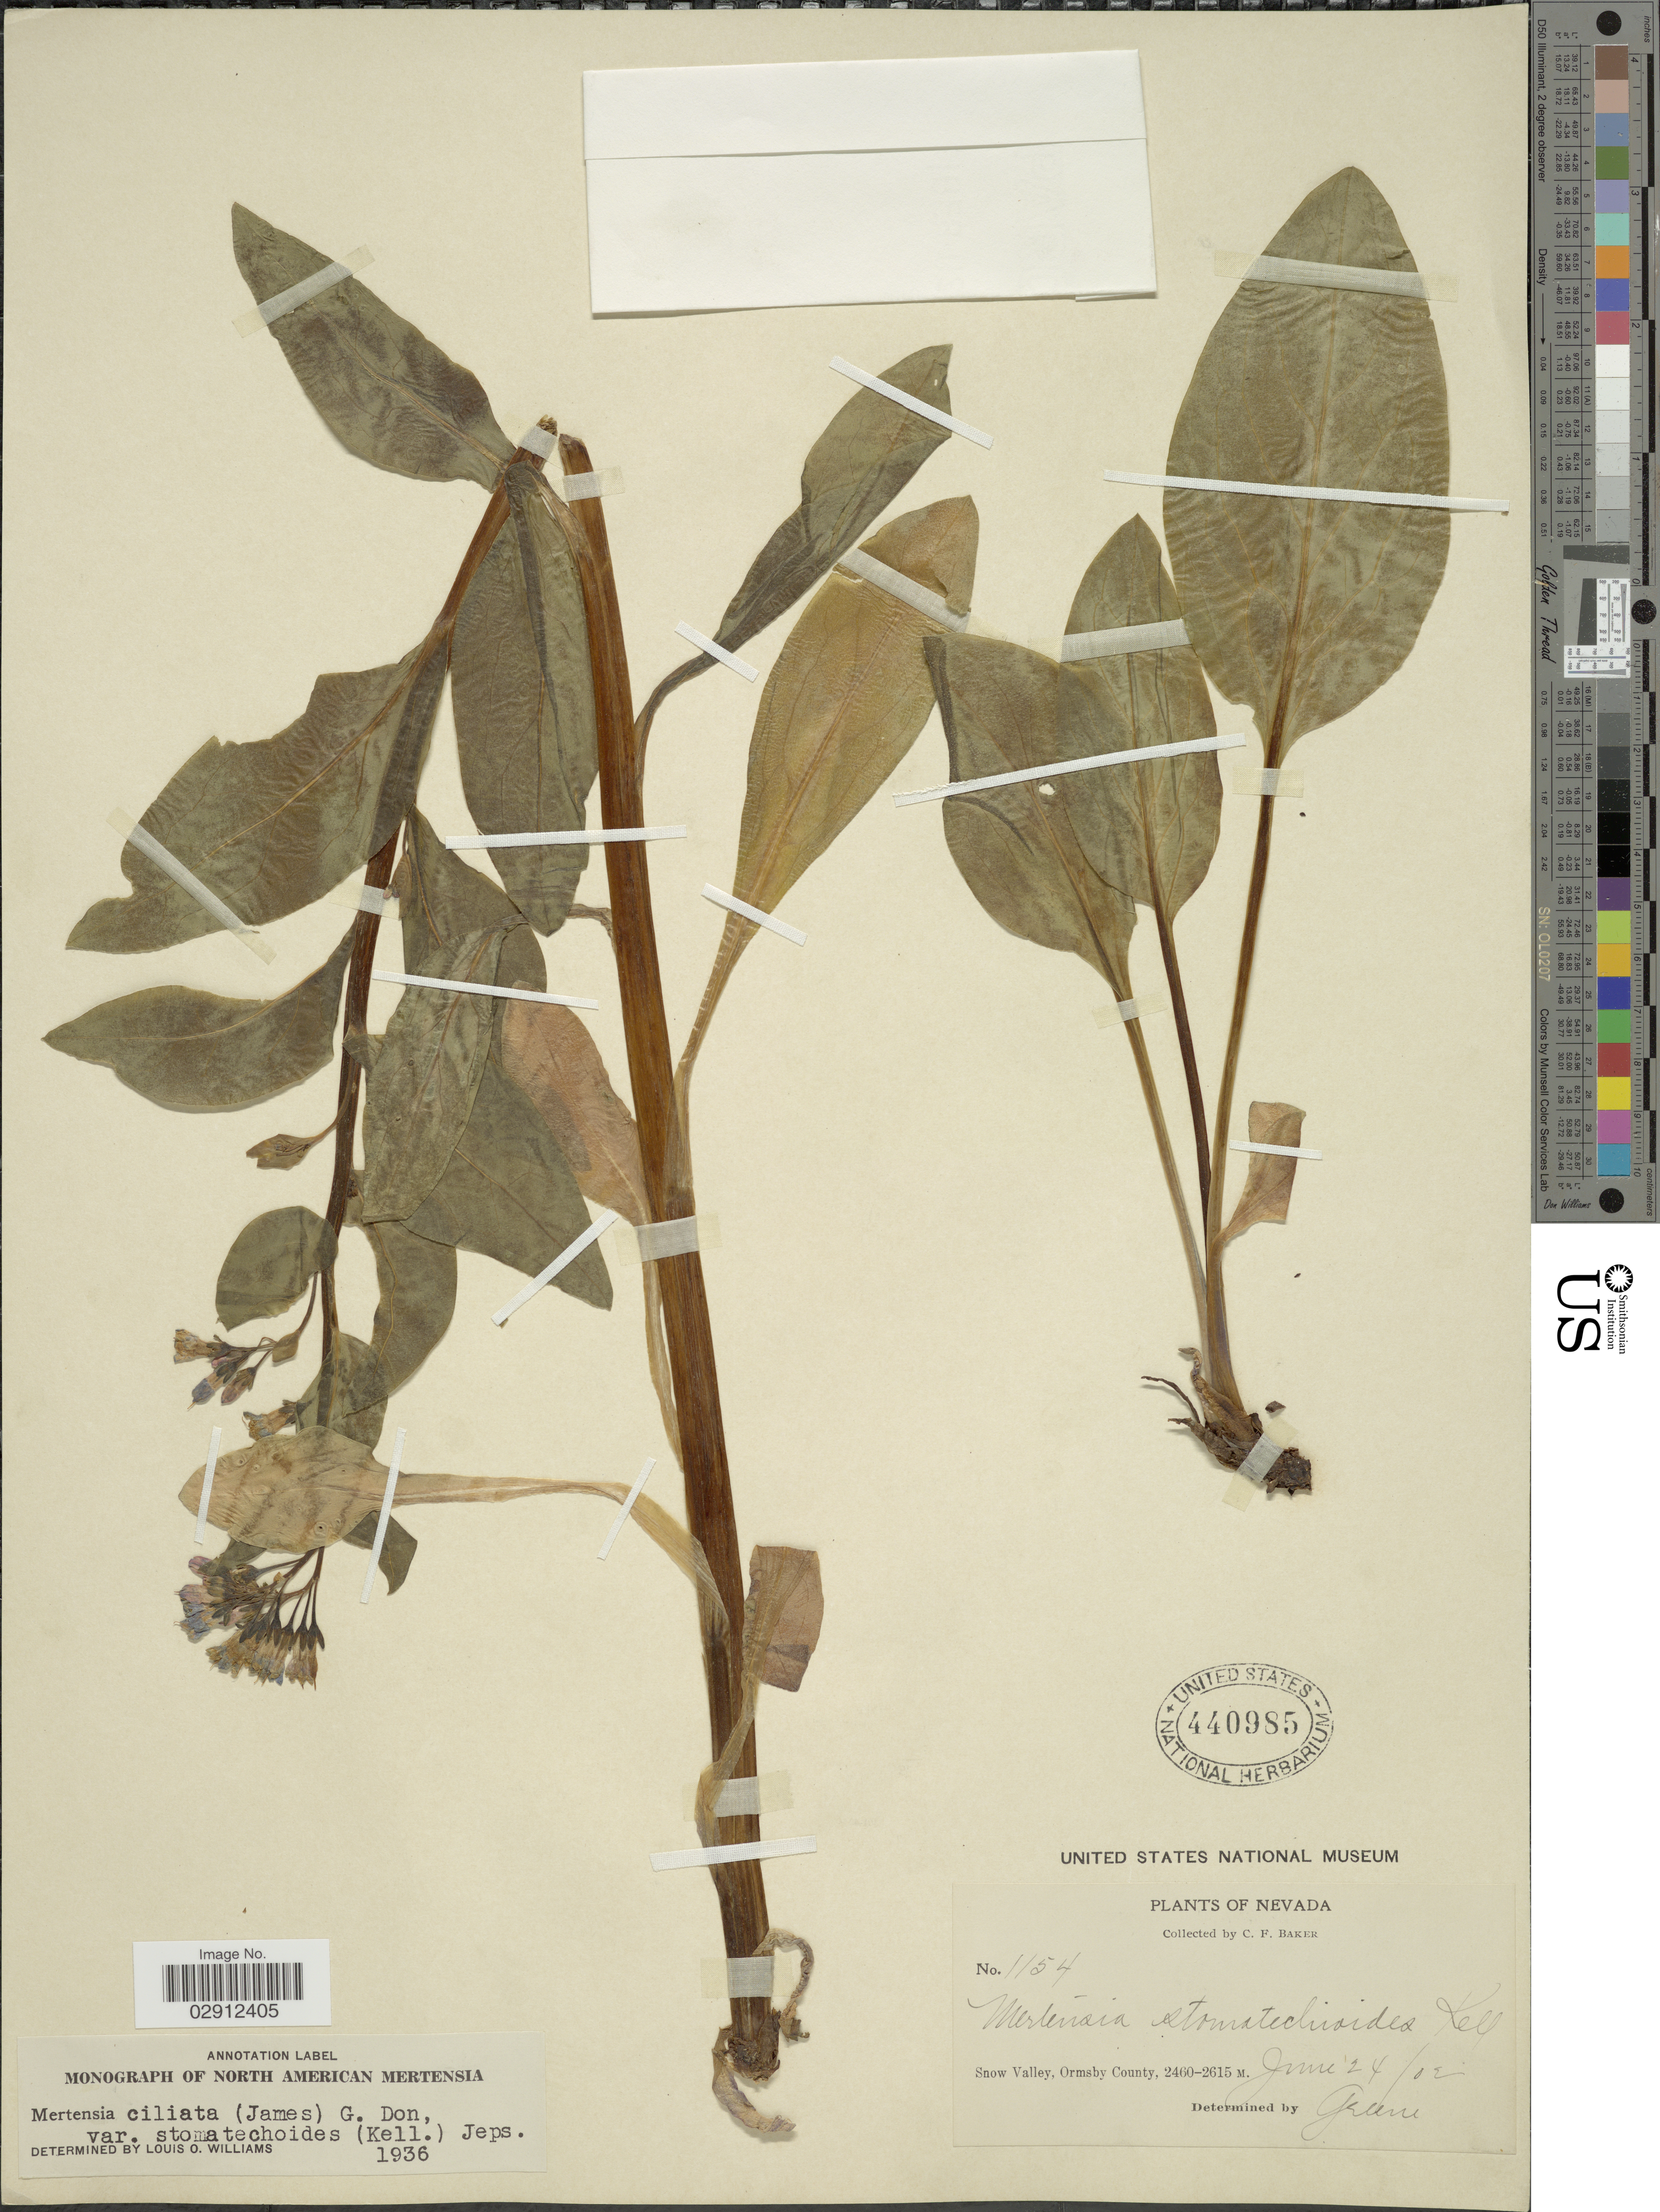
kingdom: Plantae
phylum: Tracheophyta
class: Magnoliopsida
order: Boraginales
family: Boraginaceae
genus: Mertensia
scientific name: Mertensia ciliata var. stomatechoides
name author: (Kellogg) Jeps.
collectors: C. F. Baker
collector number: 1154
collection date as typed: Transcribed d/m/y: 24/6/2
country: United States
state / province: Nevada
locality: Snow Valley, Ormsby County.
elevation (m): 2460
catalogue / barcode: US 440985